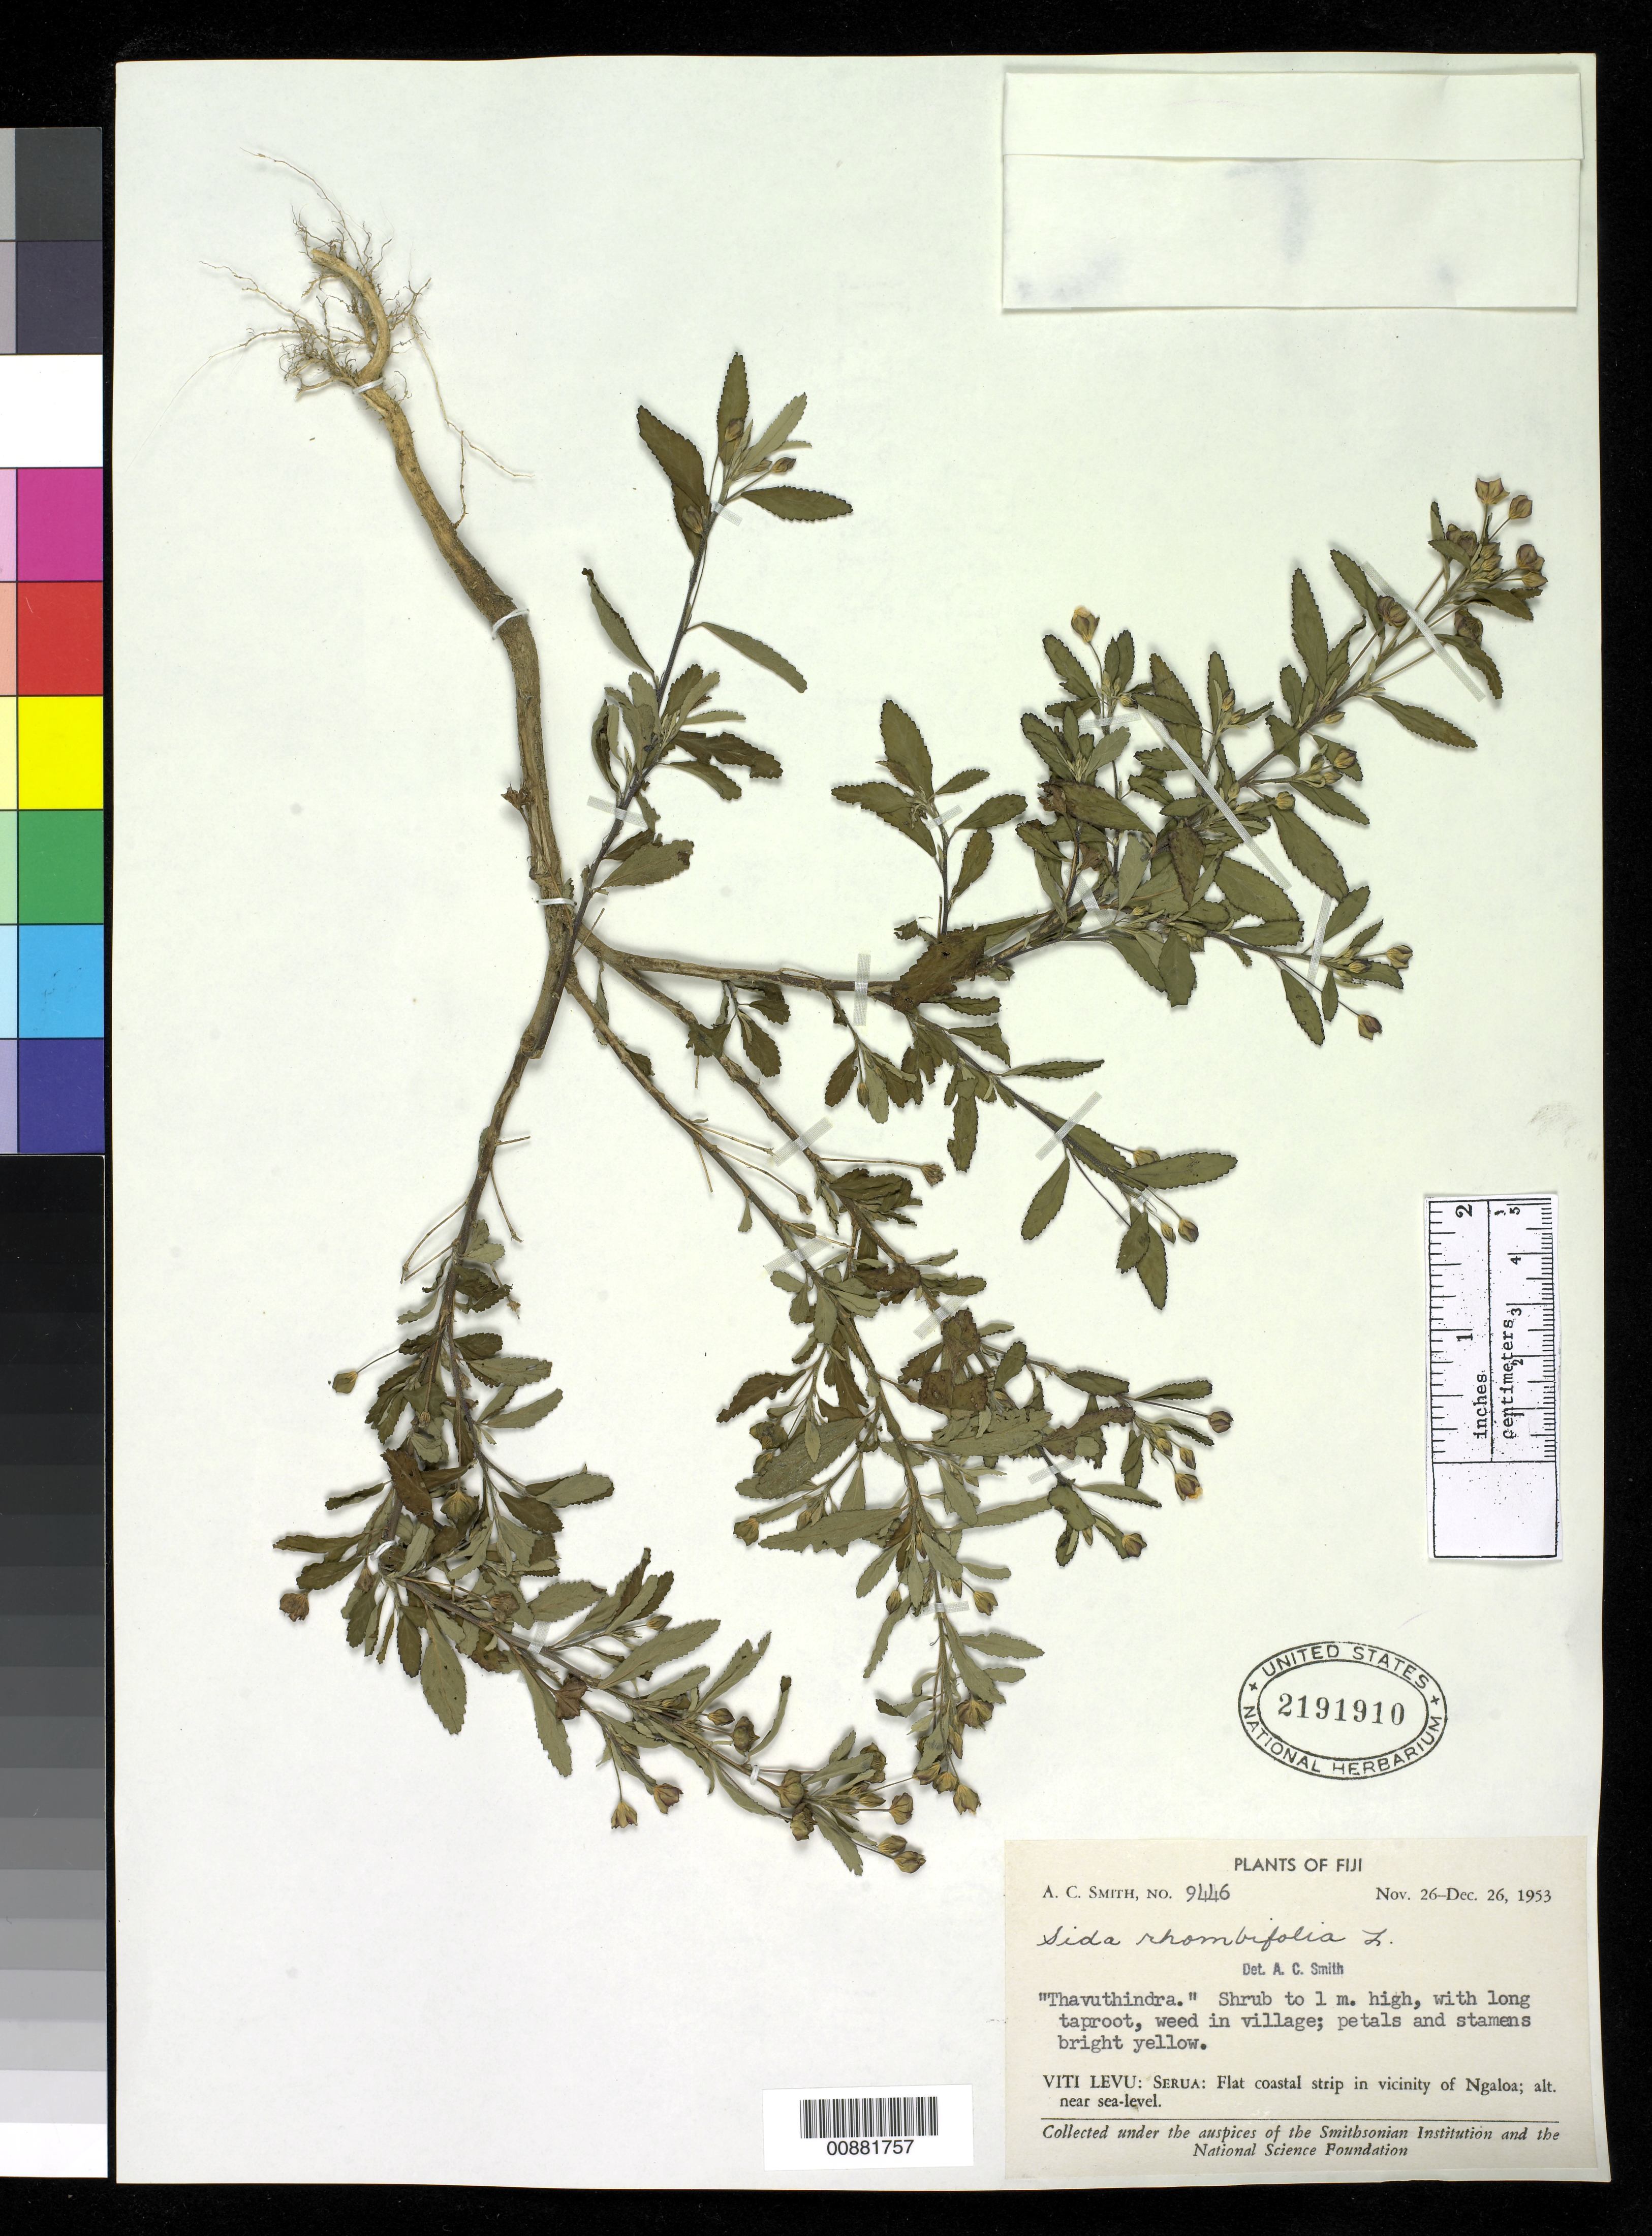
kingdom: Plantae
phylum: Tracheophyta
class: Magnoliopsida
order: Malvales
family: Malvaceae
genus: Sida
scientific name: Sida rhombifolia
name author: L.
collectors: C. A. Smith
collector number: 9446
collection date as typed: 26 Nov 1953 to 26 Dec 1953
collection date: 1953-11-26/1953-12-26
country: Fiji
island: Vanua Levu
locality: Ngaloa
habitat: flat coastal strip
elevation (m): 0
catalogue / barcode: US 2191910